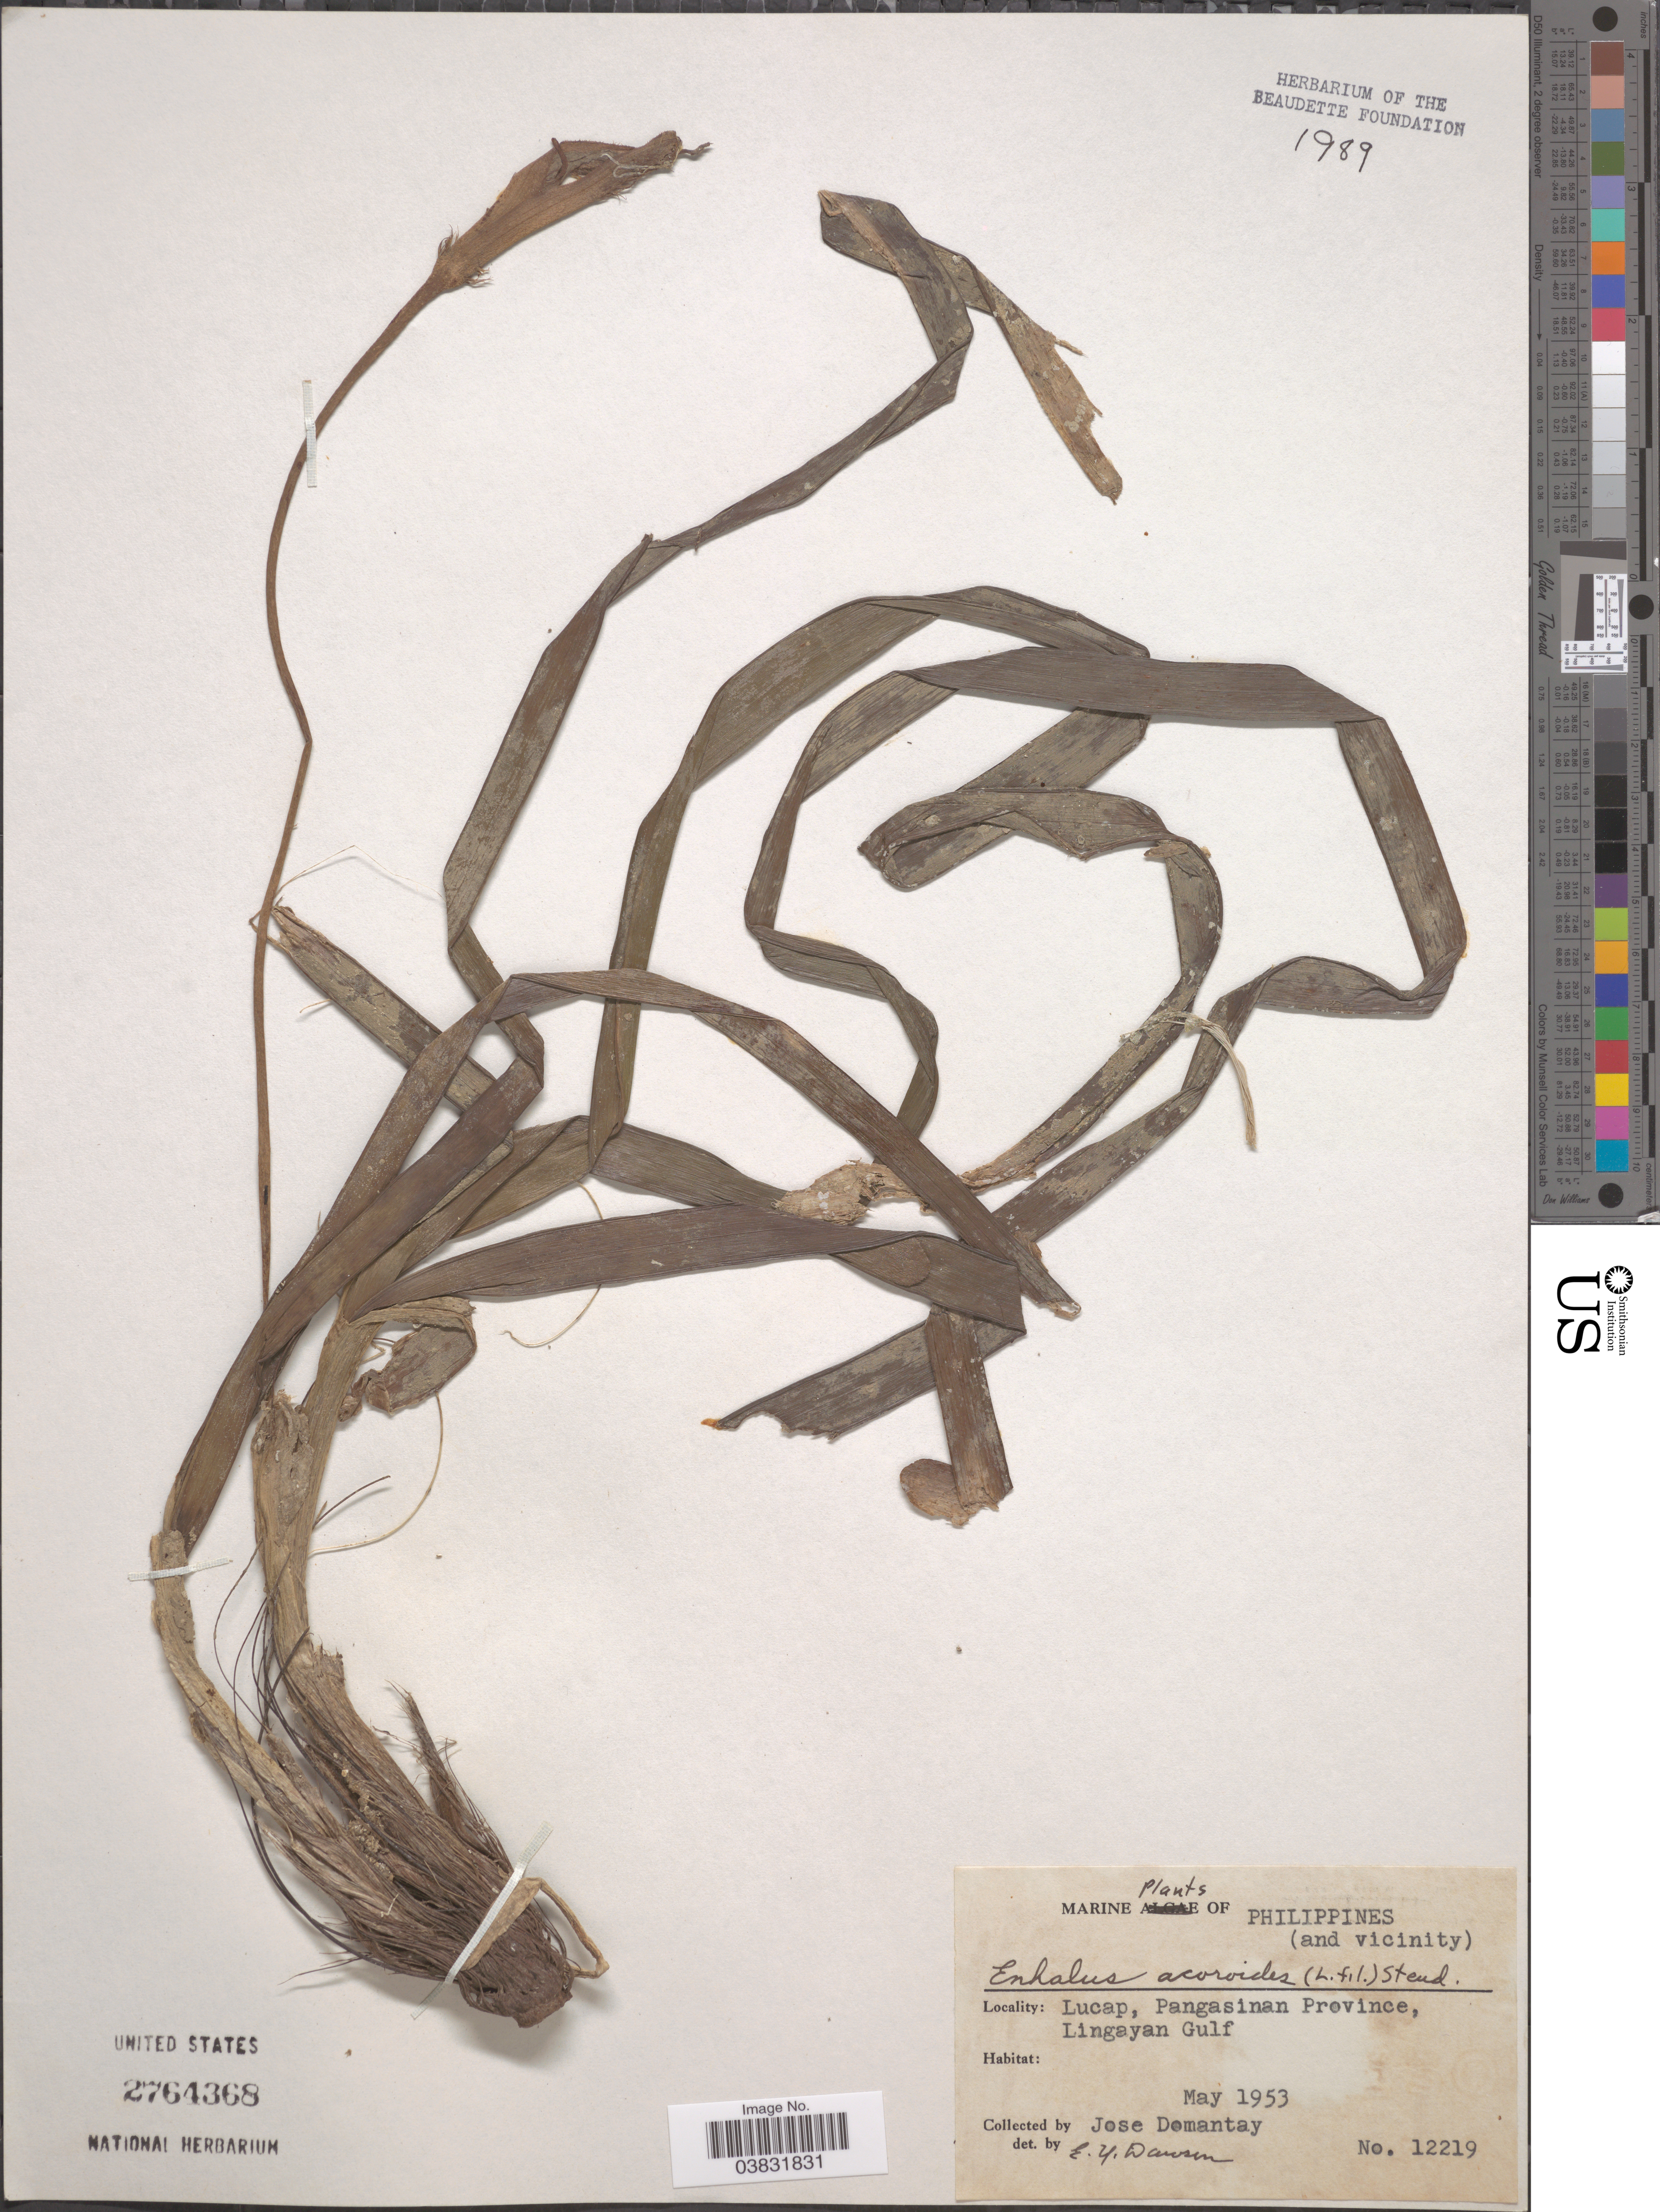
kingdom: Plantae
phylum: Tracheophyta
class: Liliopsida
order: Alismatales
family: Hydrocharitaceae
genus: Enhalus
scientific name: Enhalus acoroides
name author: (L. f.) Royle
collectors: J. Domantay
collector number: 12219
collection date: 1953-05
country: Philippines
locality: (And vicinity). Lucap, Pangasinan Province, Lingayan Gulf.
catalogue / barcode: US 2764368